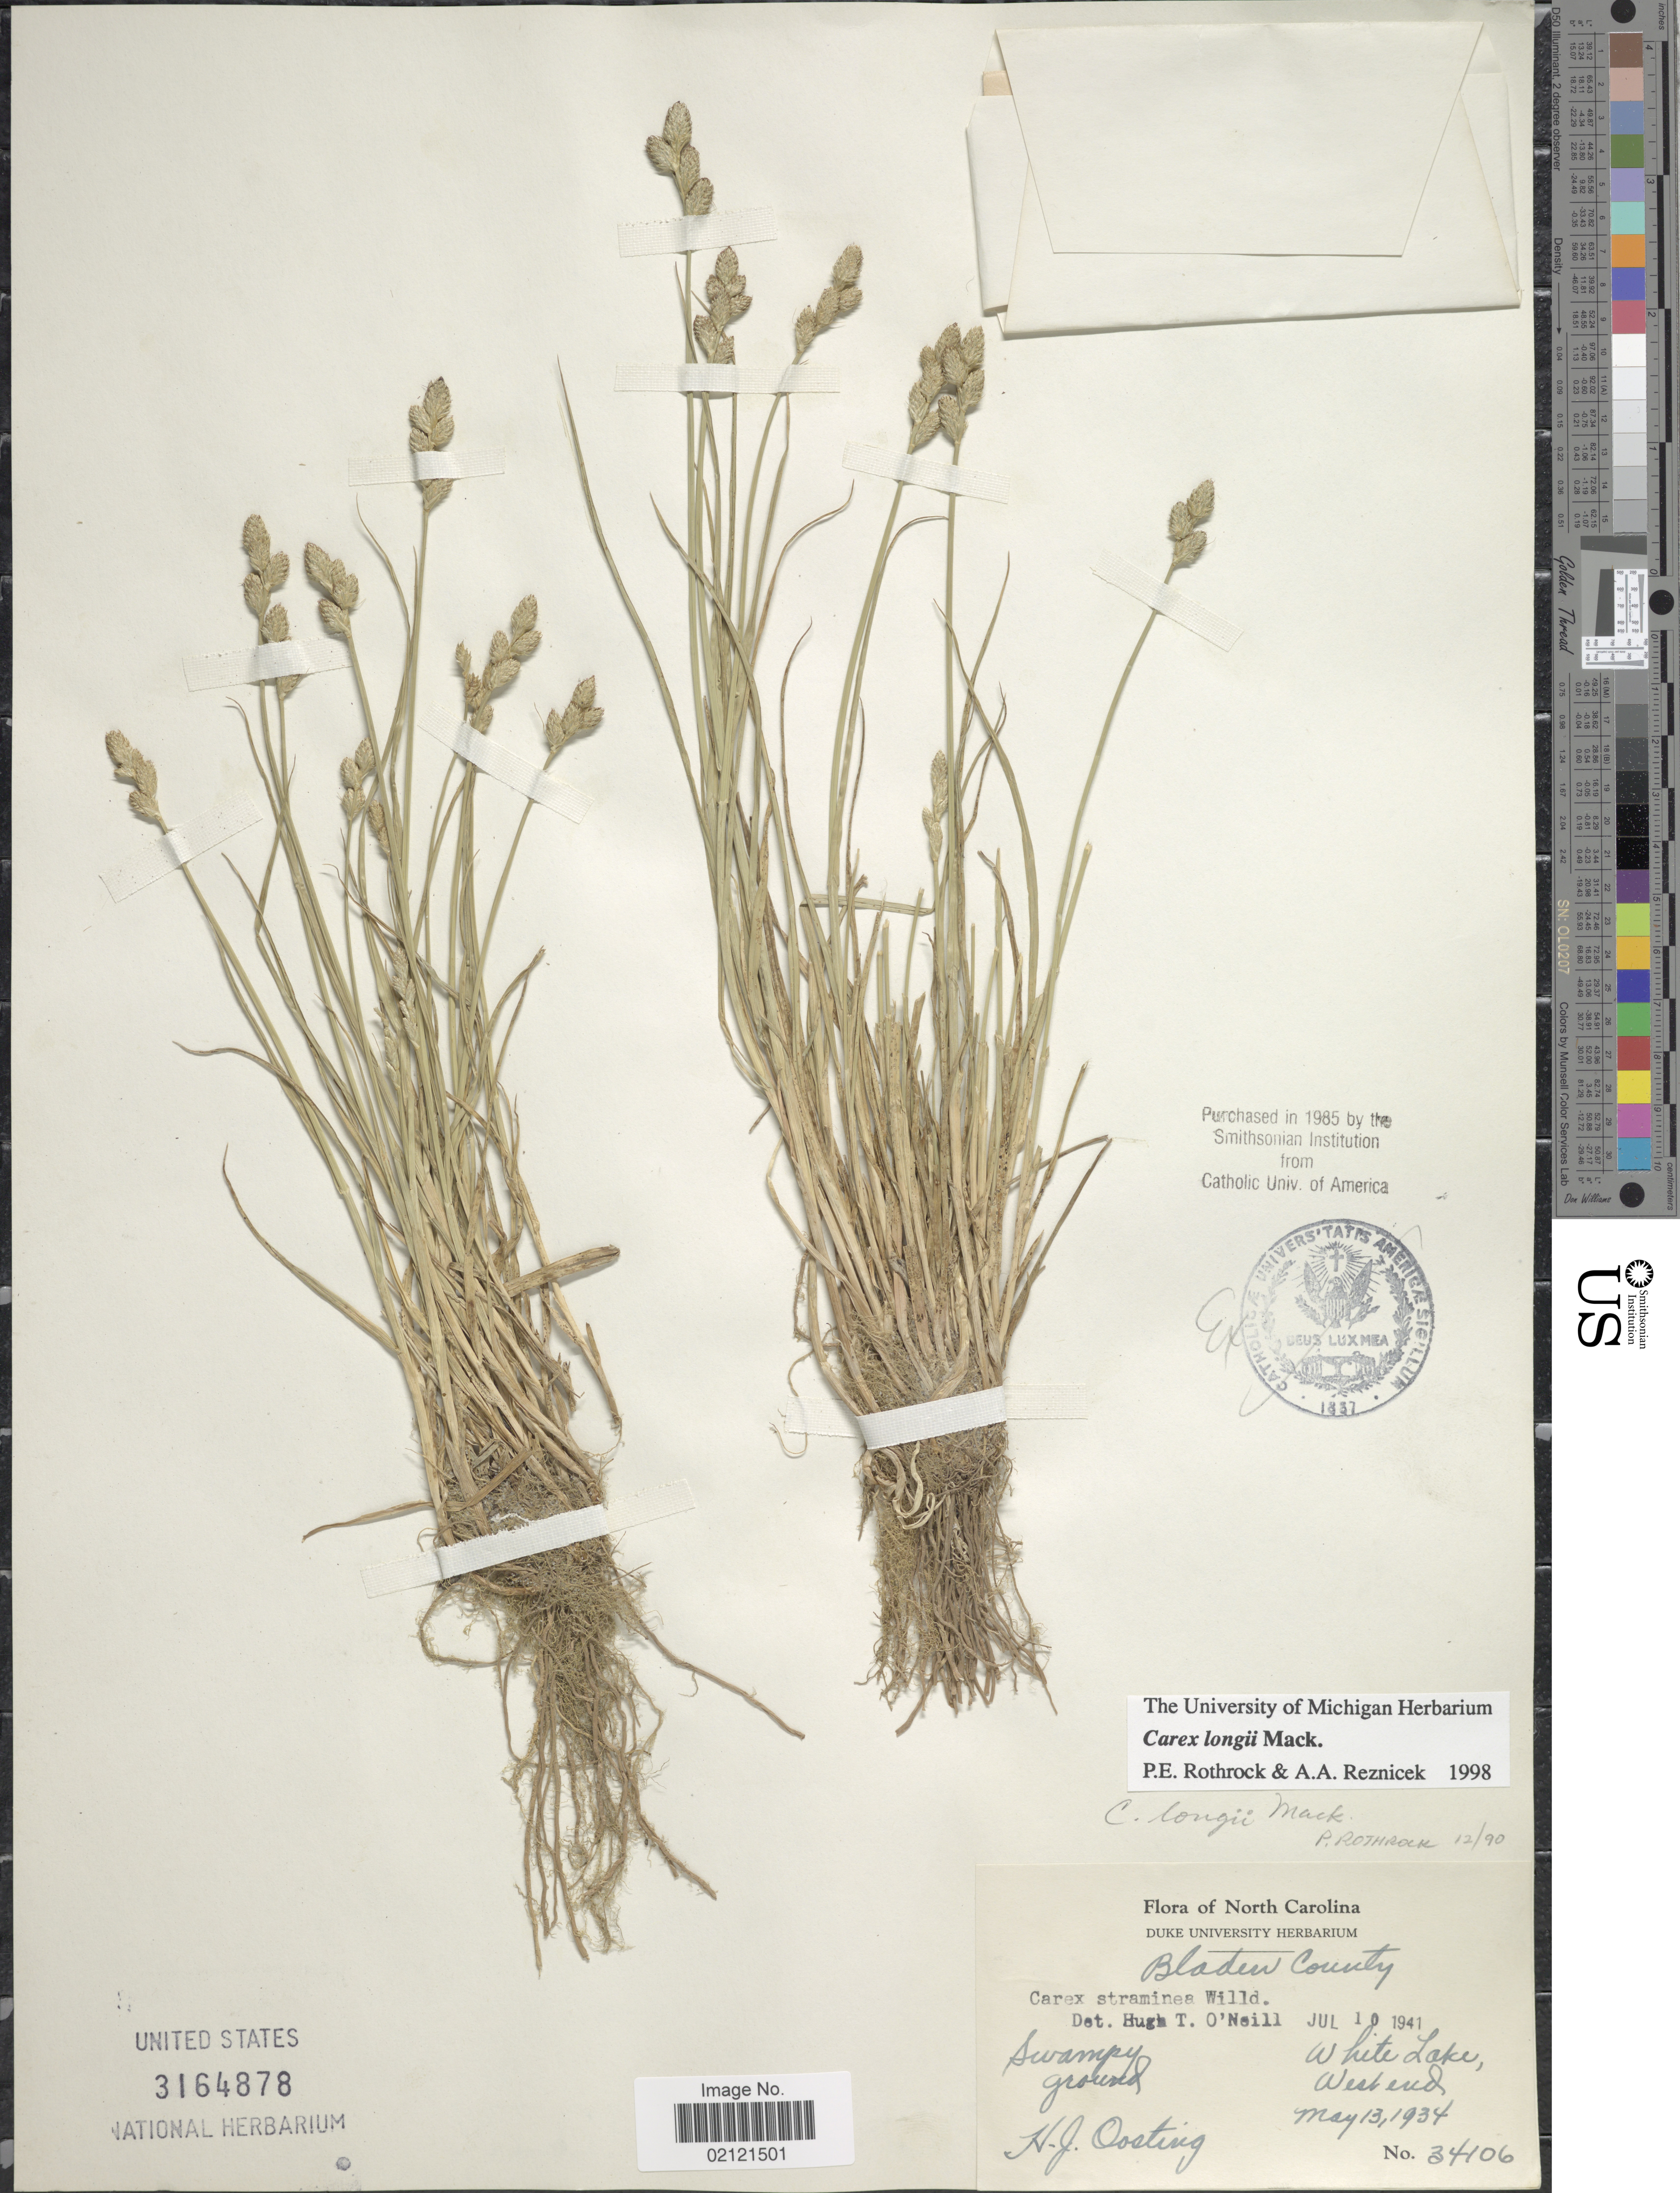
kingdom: Plantae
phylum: Tracheophyta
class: Liliopsida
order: Poales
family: Cyperaceae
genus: Carex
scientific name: Carex longii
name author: Mack.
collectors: H. Oosting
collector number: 34106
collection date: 1934-05-13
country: United States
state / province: North Carolina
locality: White Lake, West end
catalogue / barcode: US 3164878